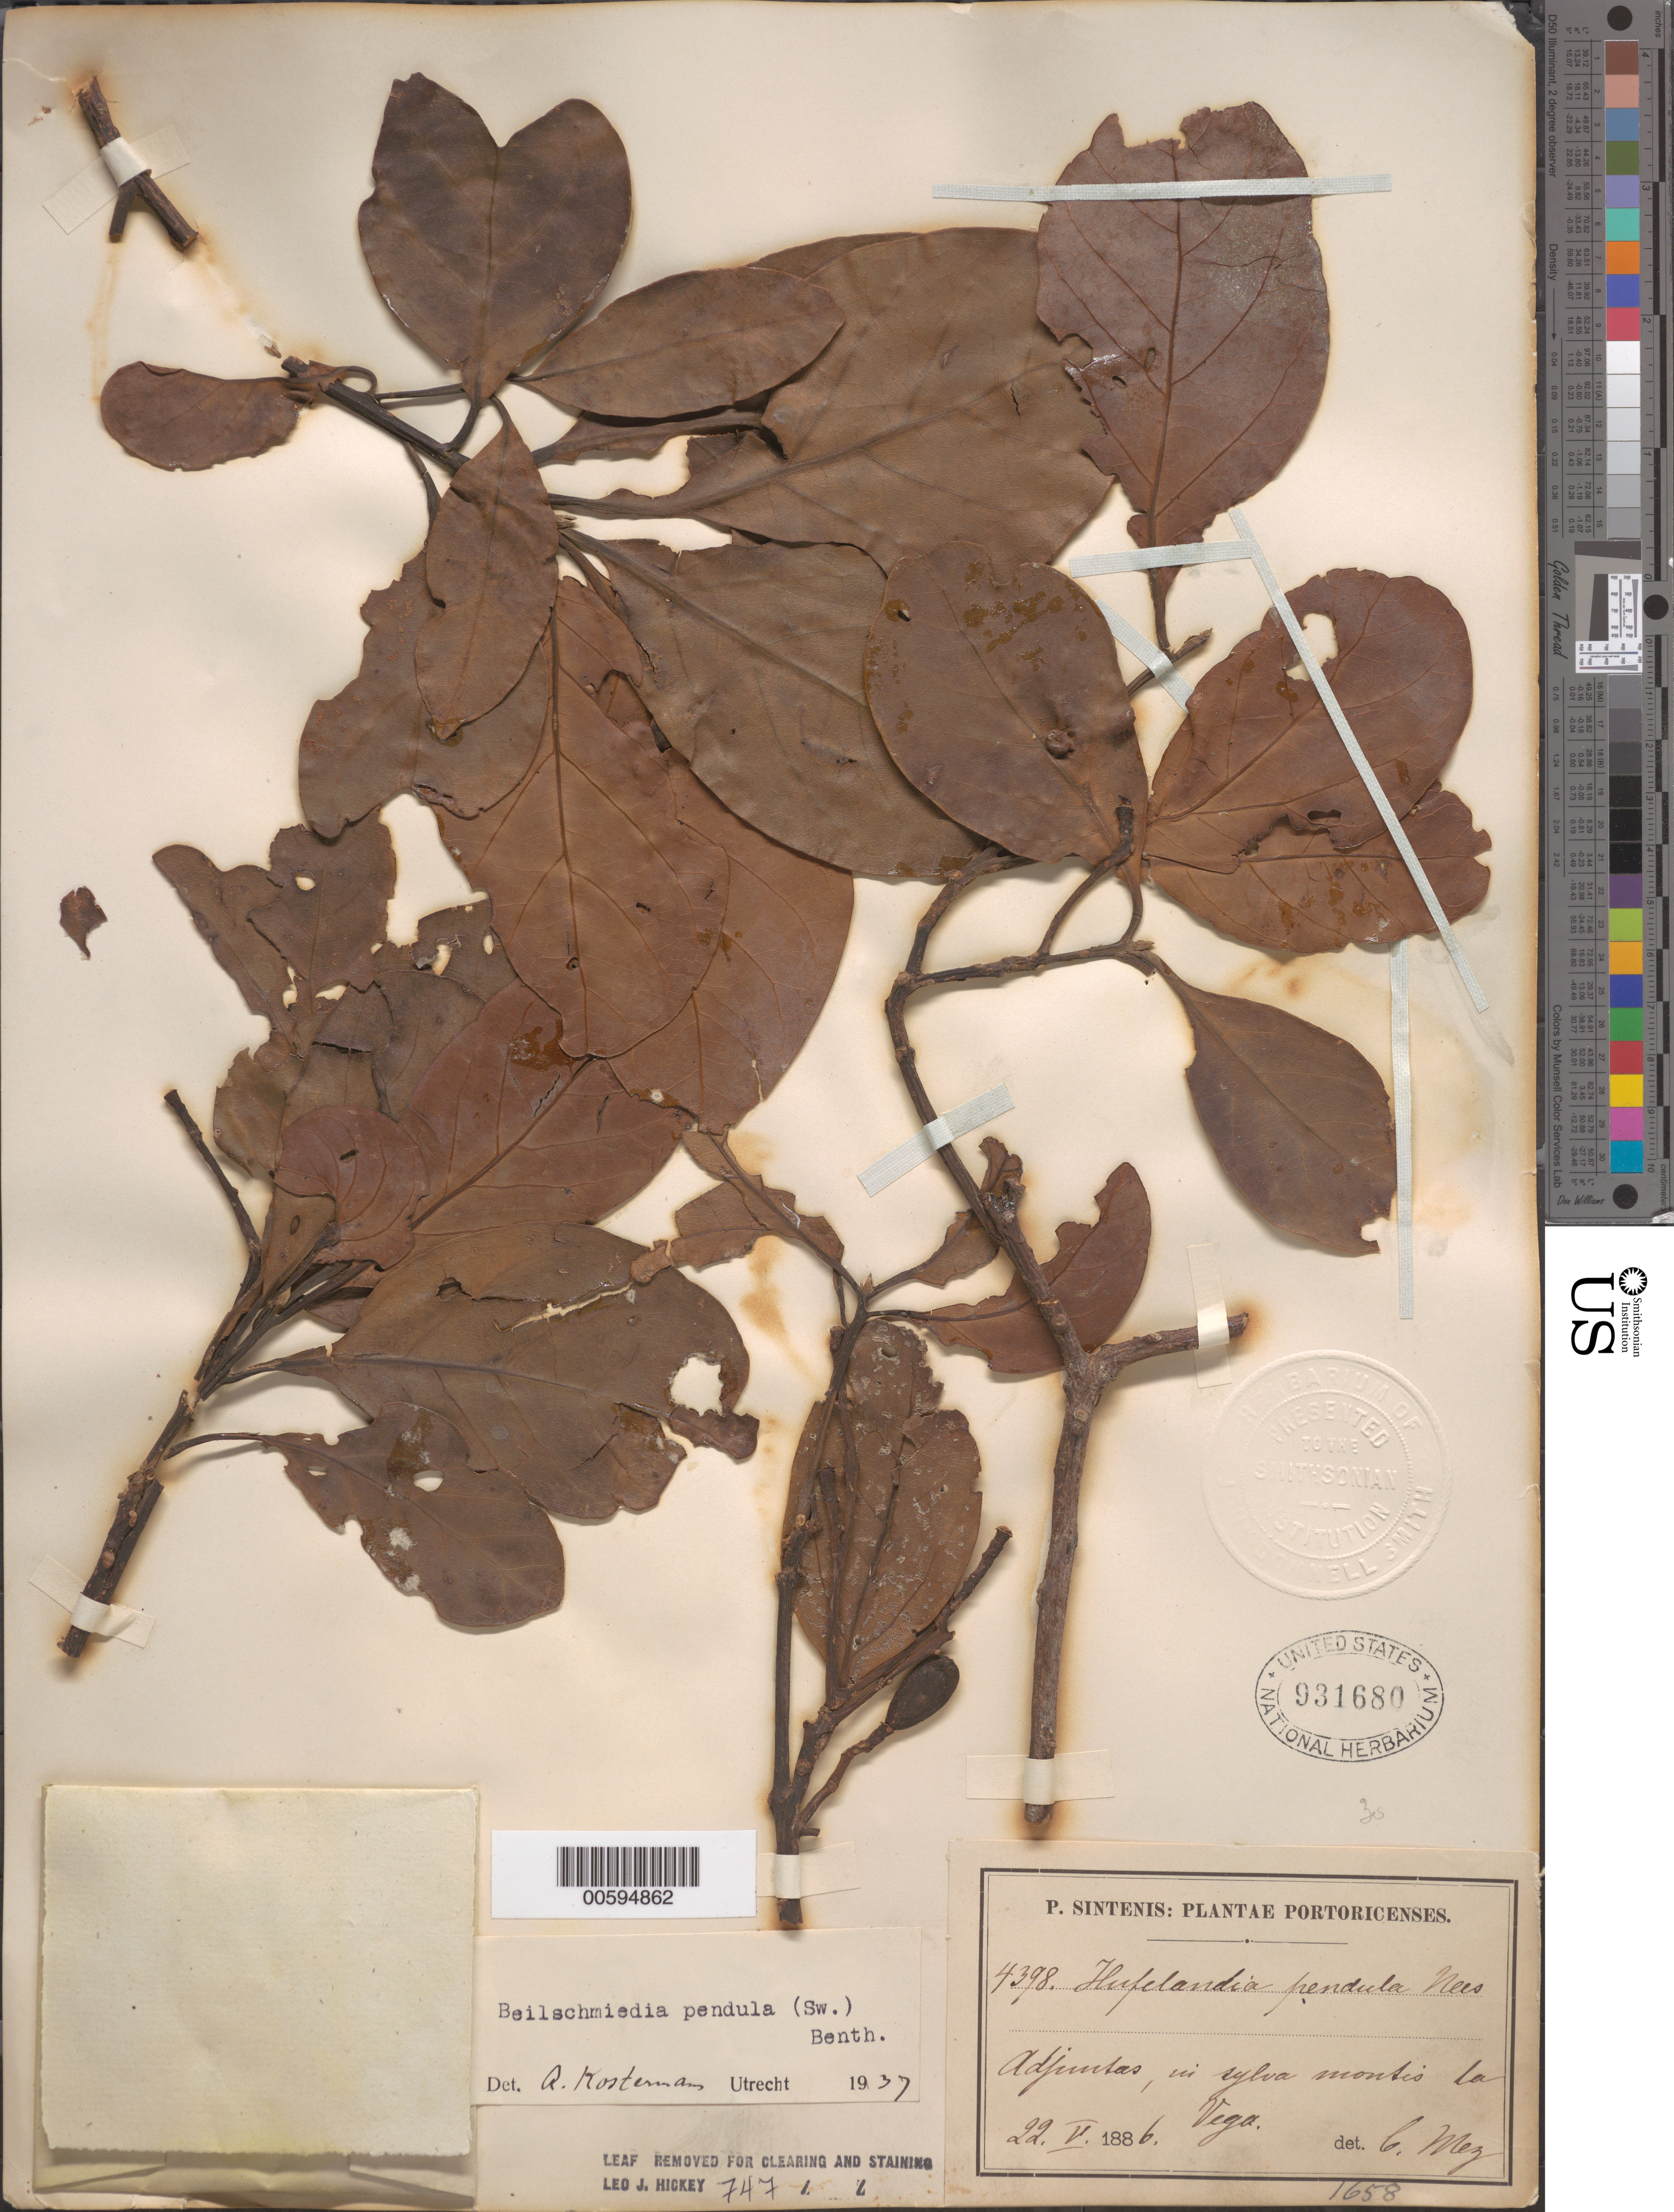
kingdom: Plantae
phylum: Tracheophyta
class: Magnoliopsida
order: Laurales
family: Lauraceae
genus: Beilschmiedia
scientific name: Beilschmiedia pendula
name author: (Sw.) Hemsl.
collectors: P. Sintenis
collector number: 4398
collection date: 1886-05-22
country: Puerto Rico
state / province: Adjuntas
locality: Portoricenses. In sylva montis la Vega.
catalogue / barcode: US 931680